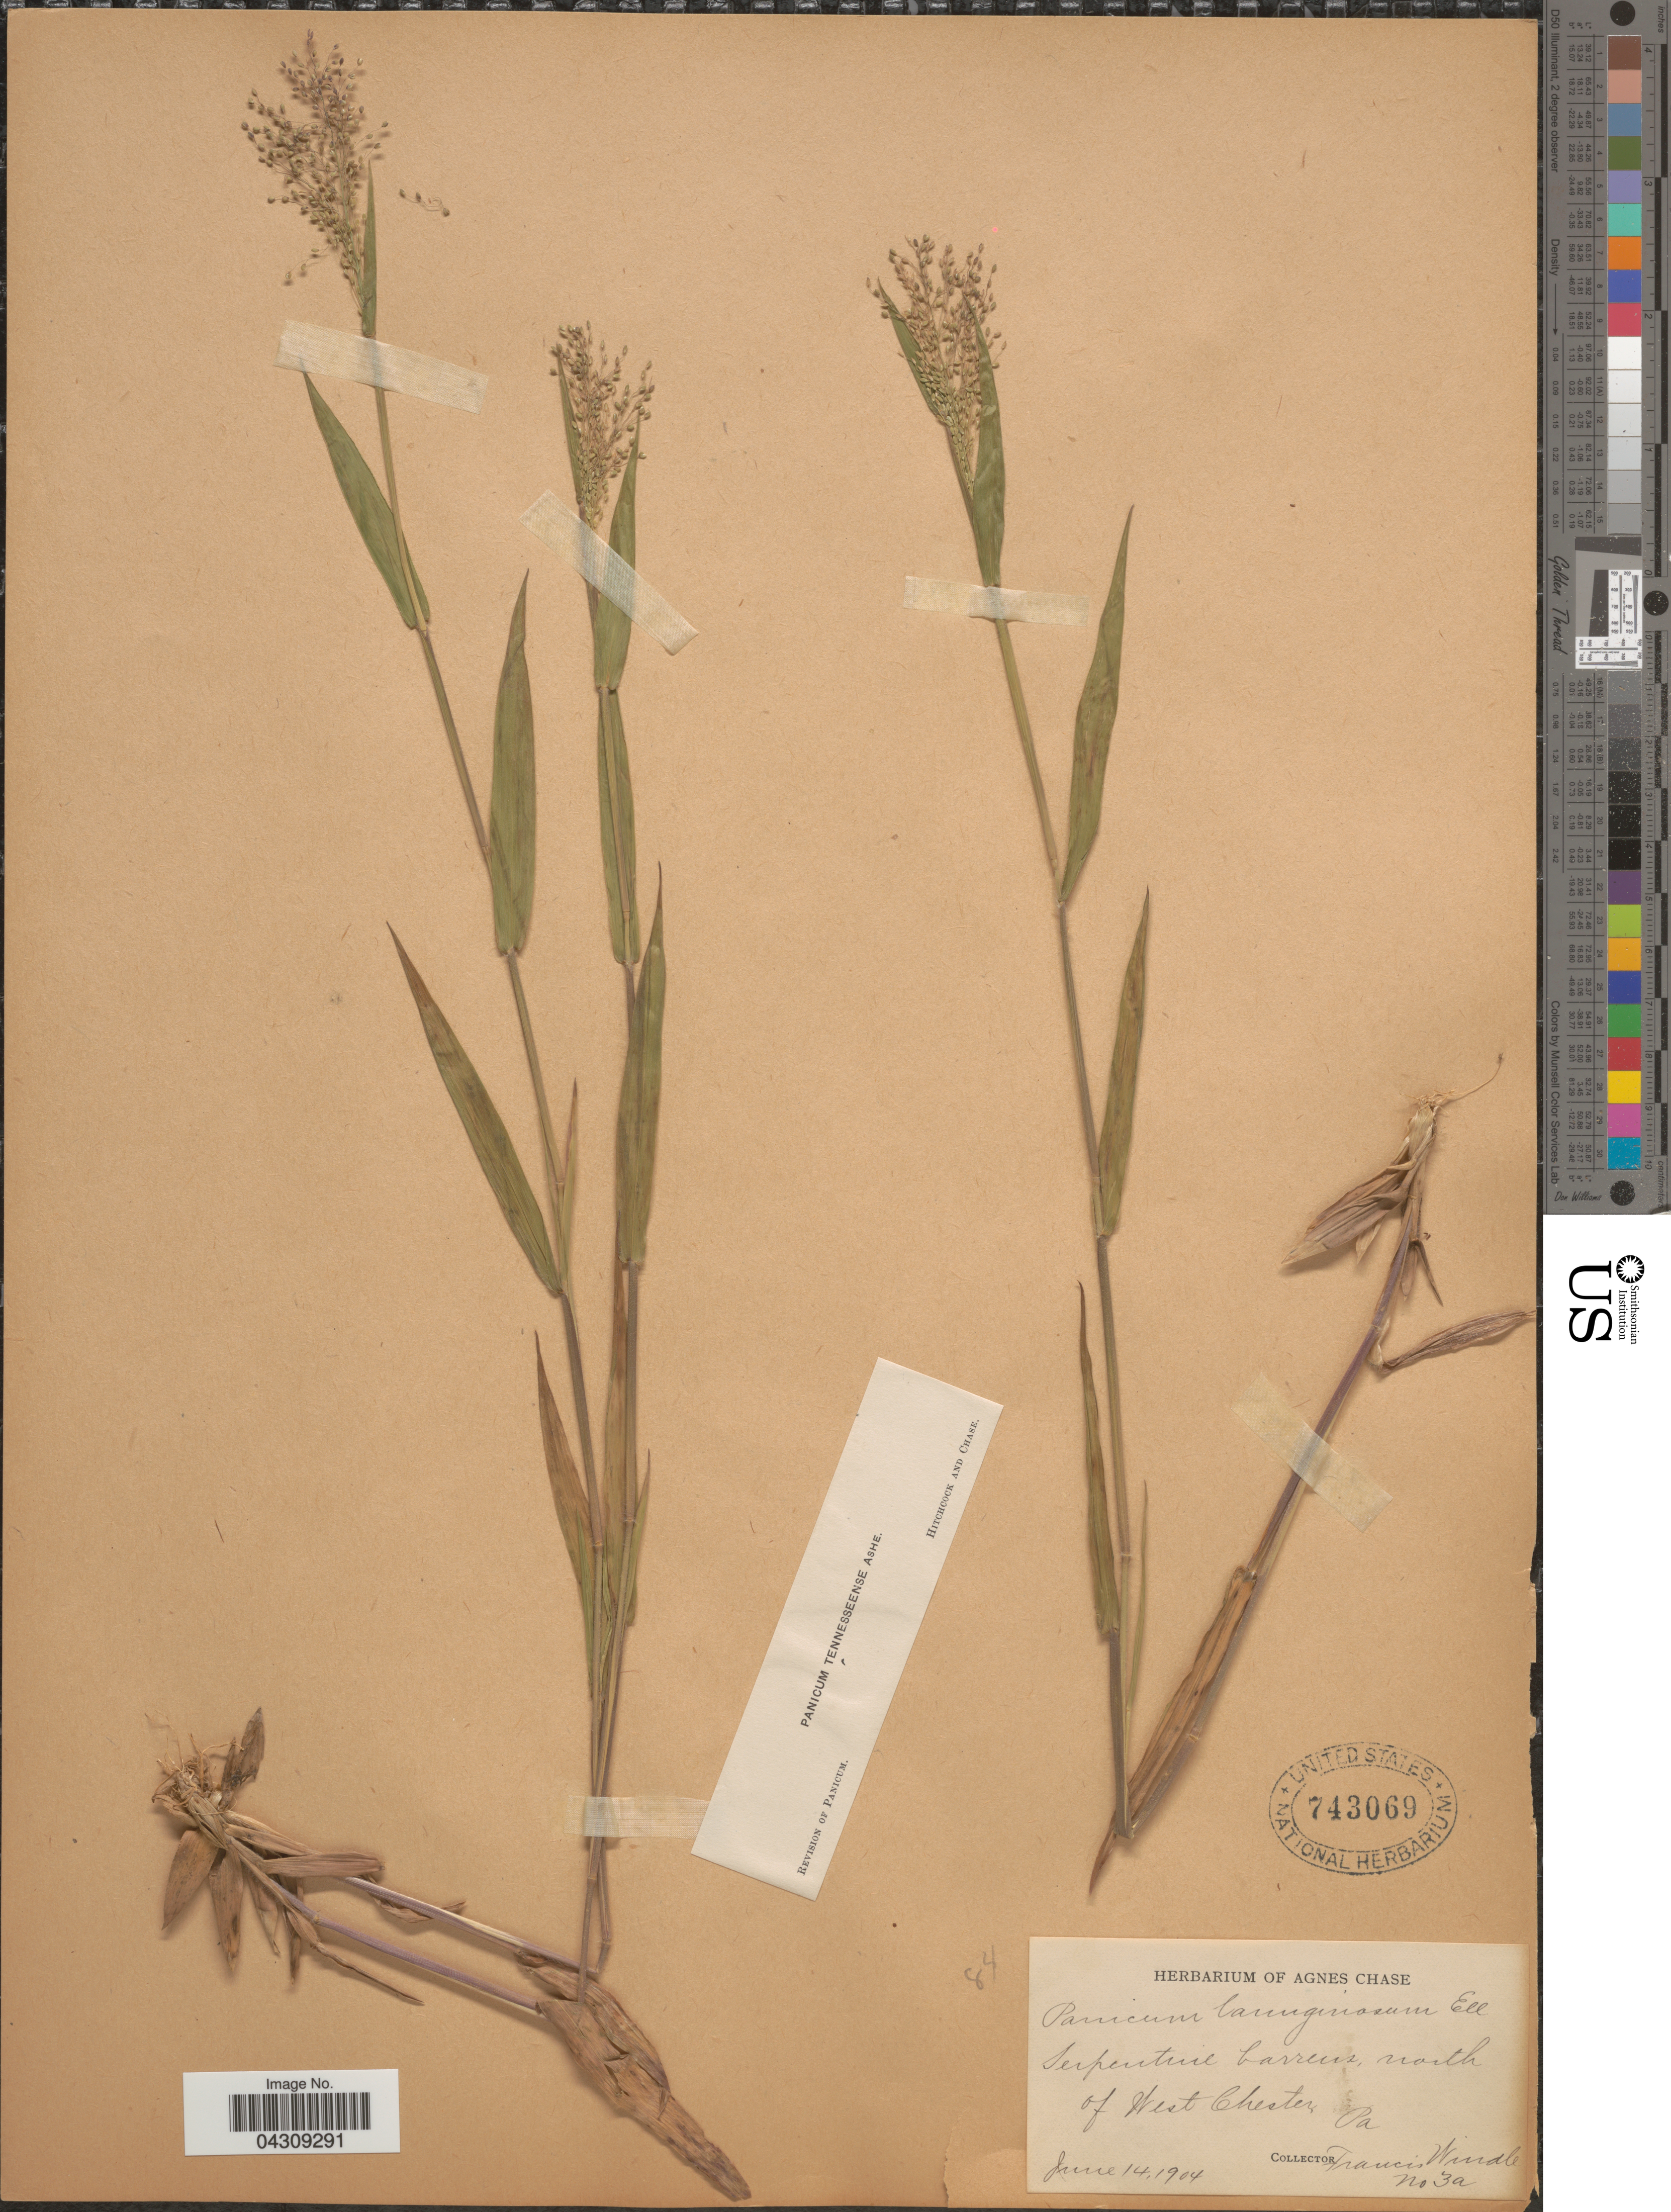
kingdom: Plantae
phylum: Tracheophyta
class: Liliopsida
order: Poales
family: Poaceae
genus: Dichanthelium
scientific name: Dichanthelium acuminatum var. acuminatum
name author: (Sw.) Gould & C.A. Clark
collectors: F. Windle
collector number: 3a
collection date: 1904-06-14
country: United States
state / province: Pennsylvania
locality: Serpentine barrens, north of West Chester.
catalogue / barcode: US 743069